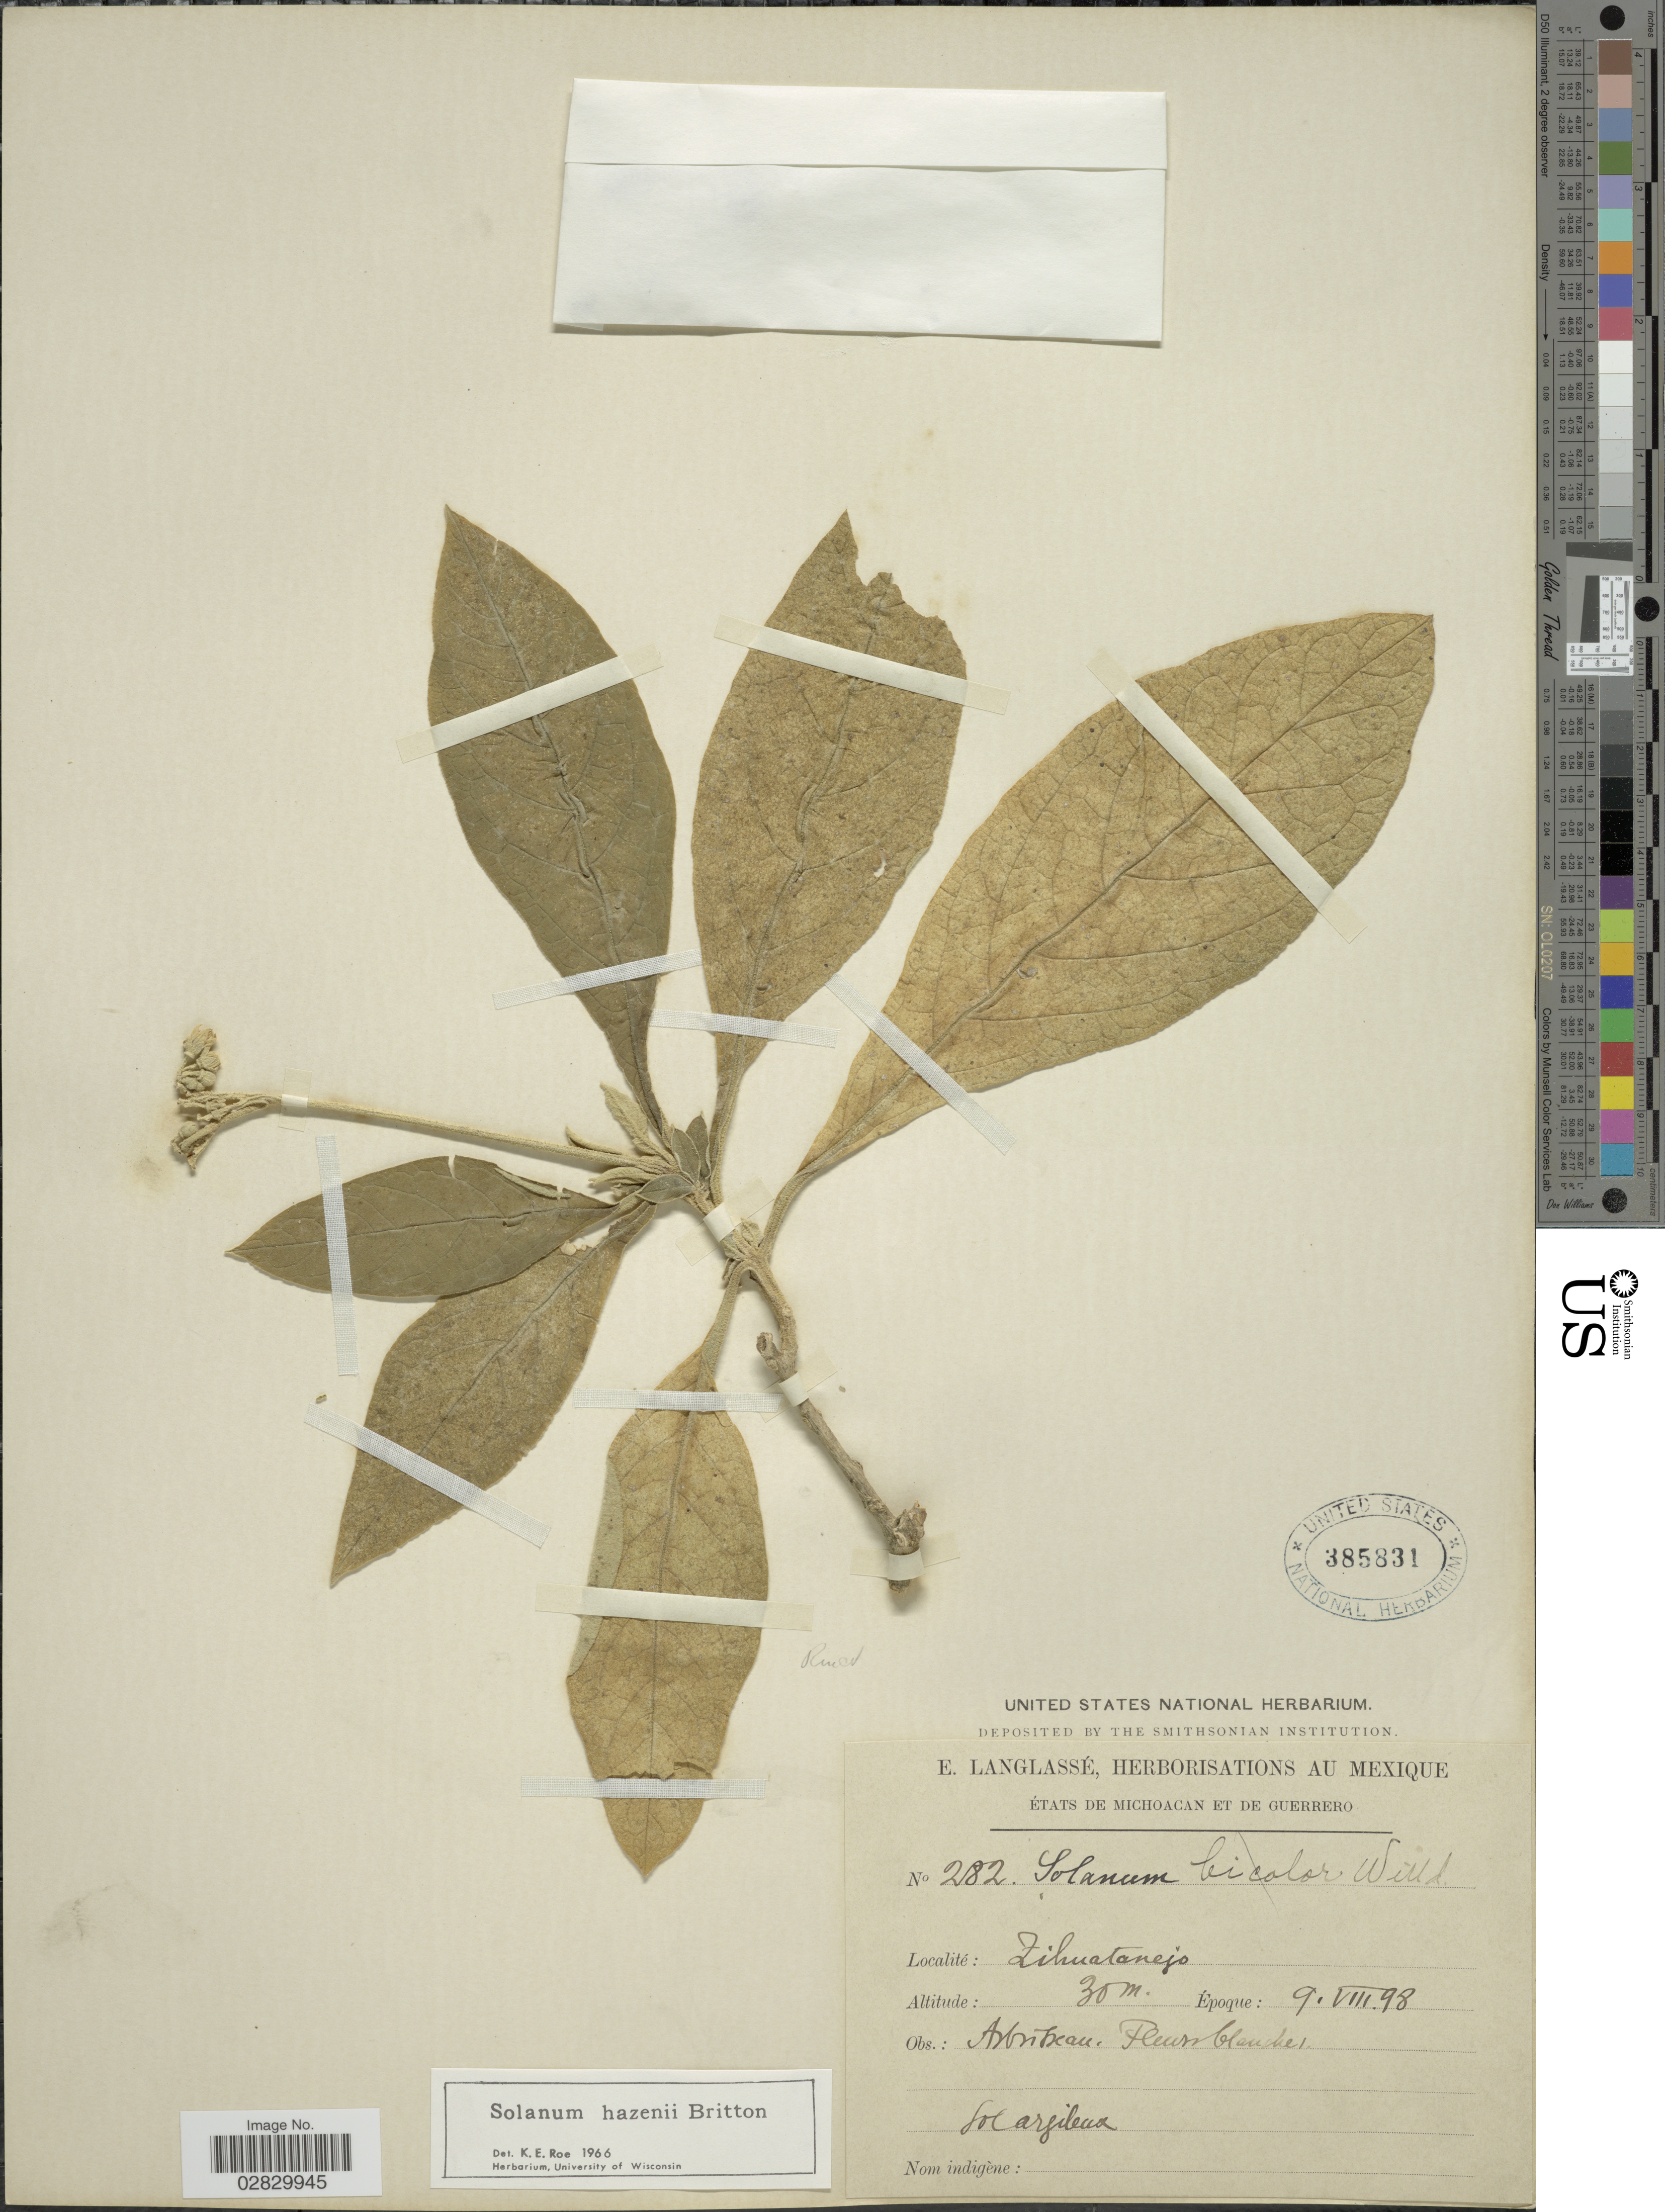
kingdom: Plantae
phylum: Tracheophyta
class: Magnoliopsida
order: Solanales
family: Solanaceae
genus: Solanum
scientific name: Solanum hazenii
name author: Britton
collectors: E. Langlassé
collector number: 282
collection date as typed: Transcribed d/m/y: 9/8/98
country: Mexico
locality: États de Michoacan et de Guerrero, Zihuatanejo.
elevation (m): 30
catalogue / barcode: US 385831